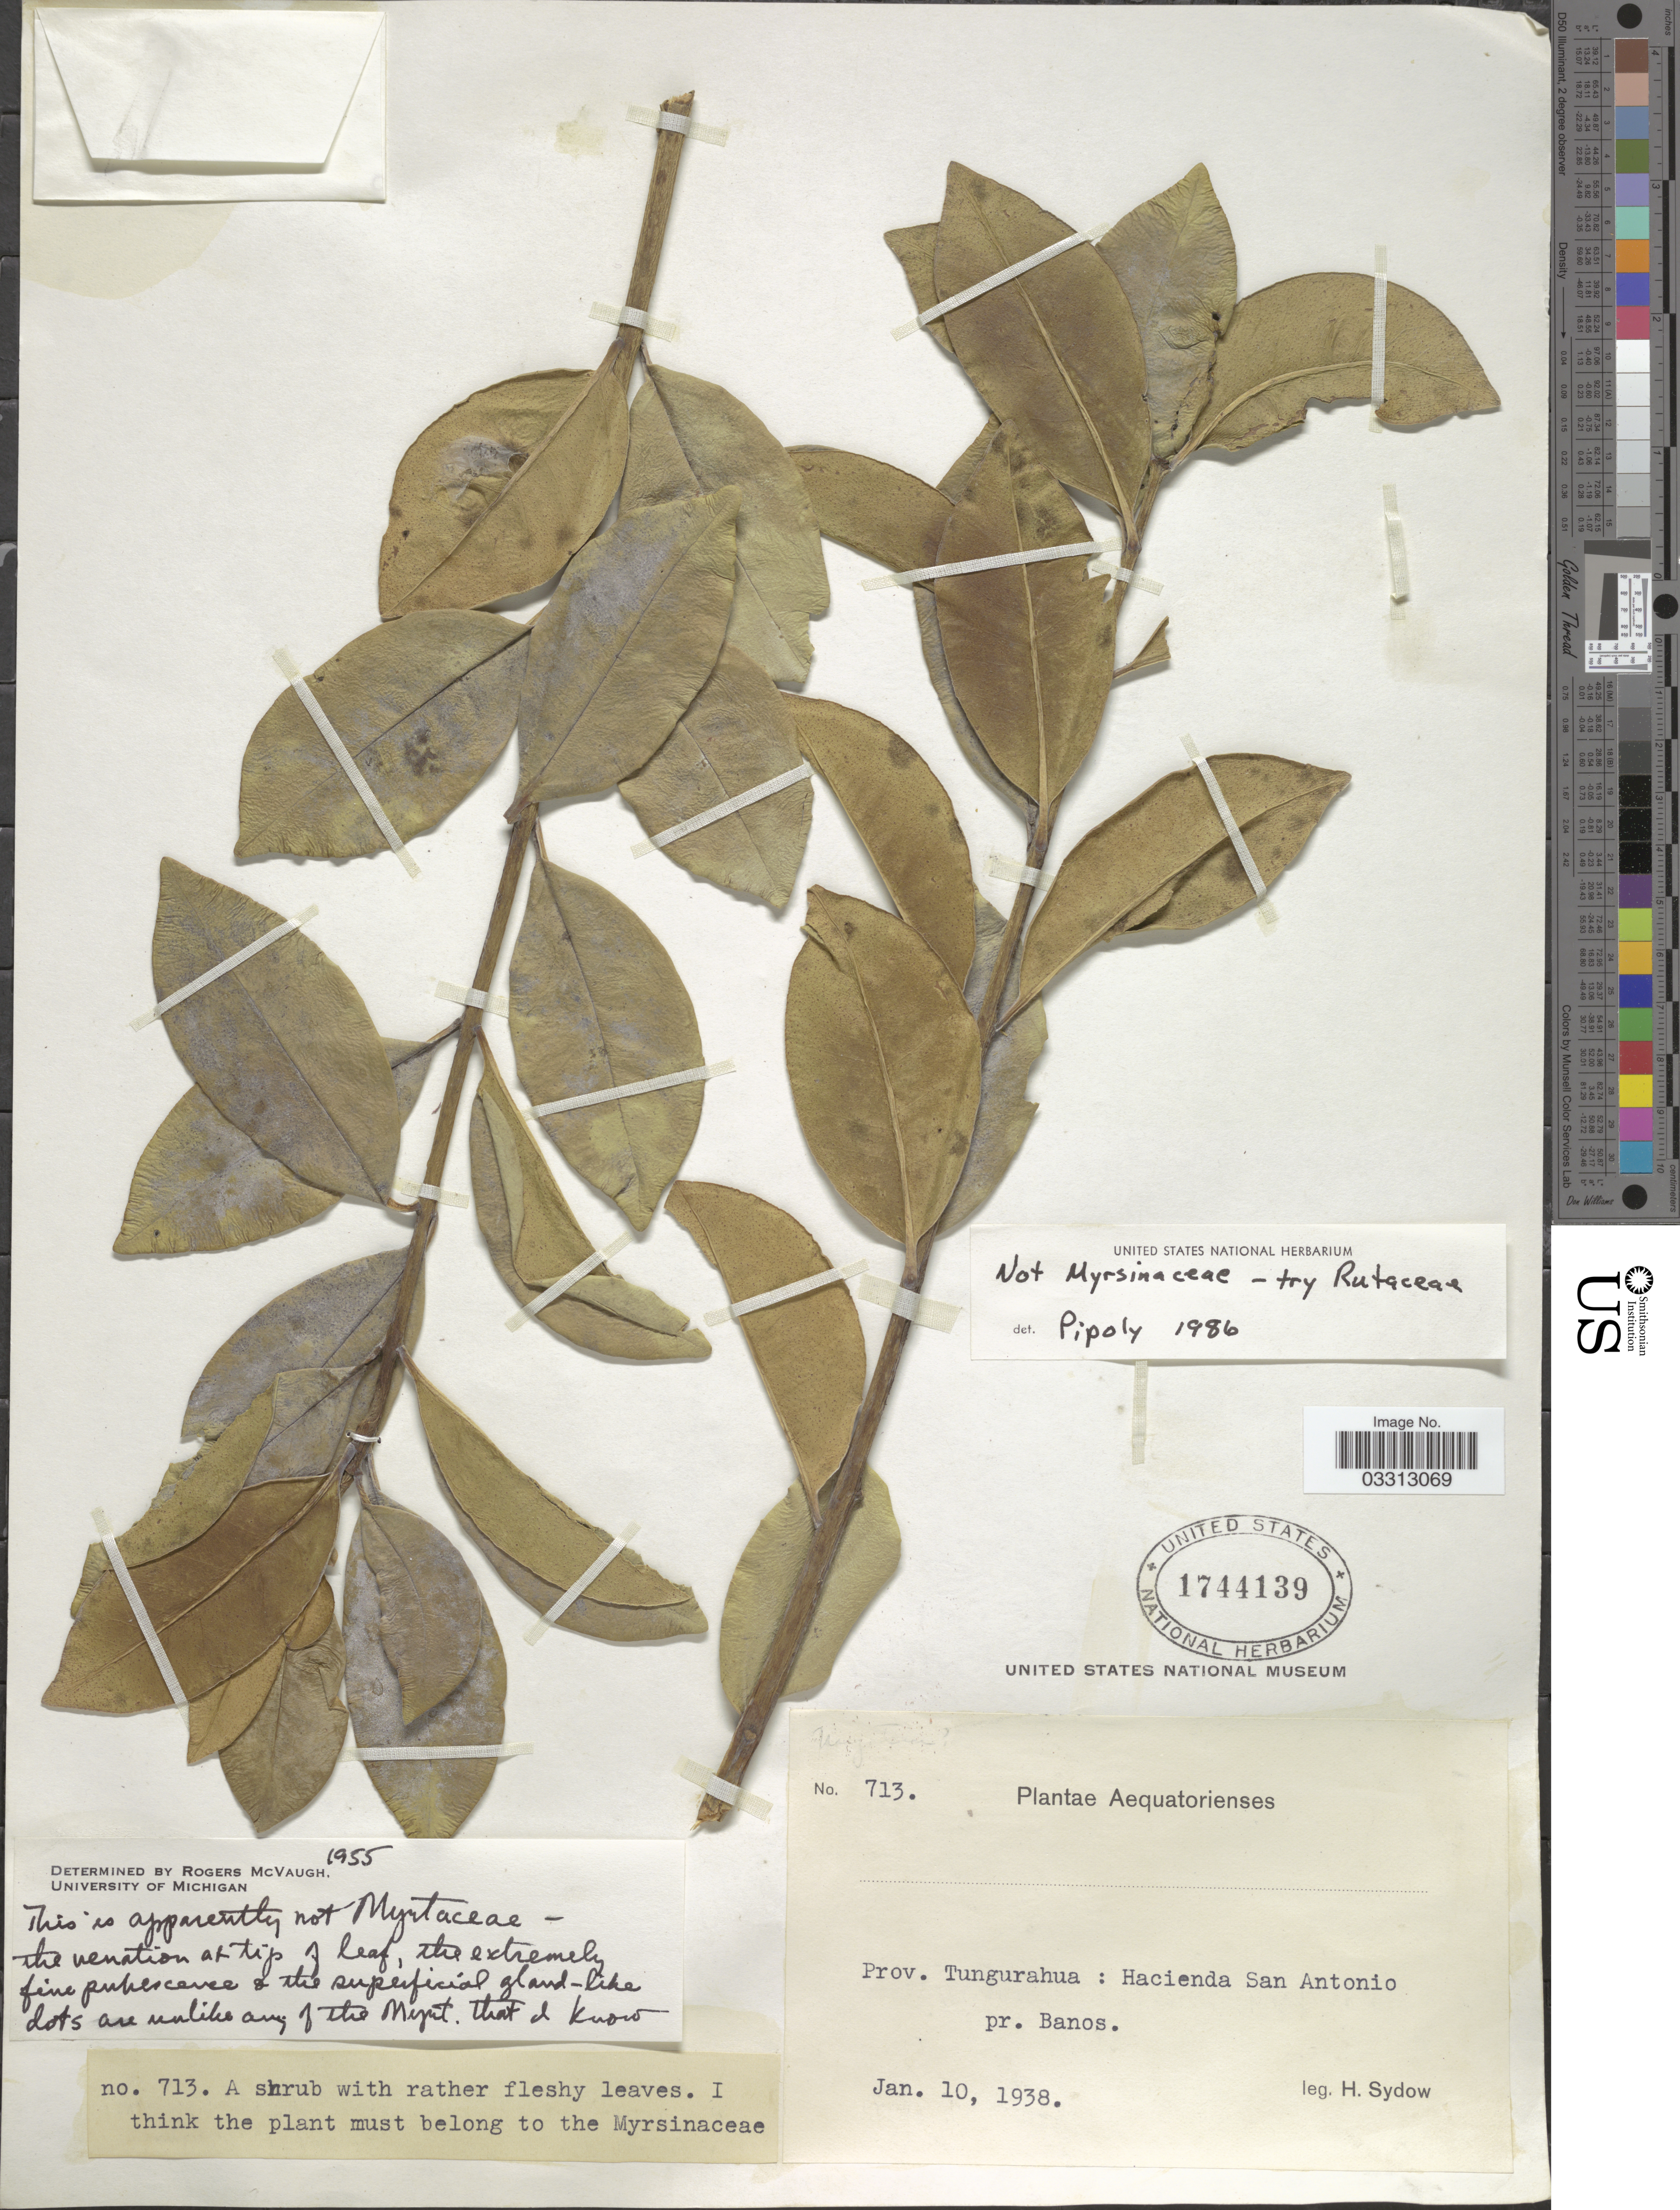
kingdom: Plantae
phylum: Tracheophyta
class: Magnoliopsida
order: Santalales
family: Loranthaceae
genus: Gaiadendron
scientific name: Gaiadendron sp.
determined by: Londoño-Echeverri, Y.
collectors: H. Sydow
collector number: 713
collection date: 1938-01-10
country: Ecuador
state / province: Tungurahua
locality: Hacienda San Antonio pr. Banos.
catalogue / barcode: US 1744139